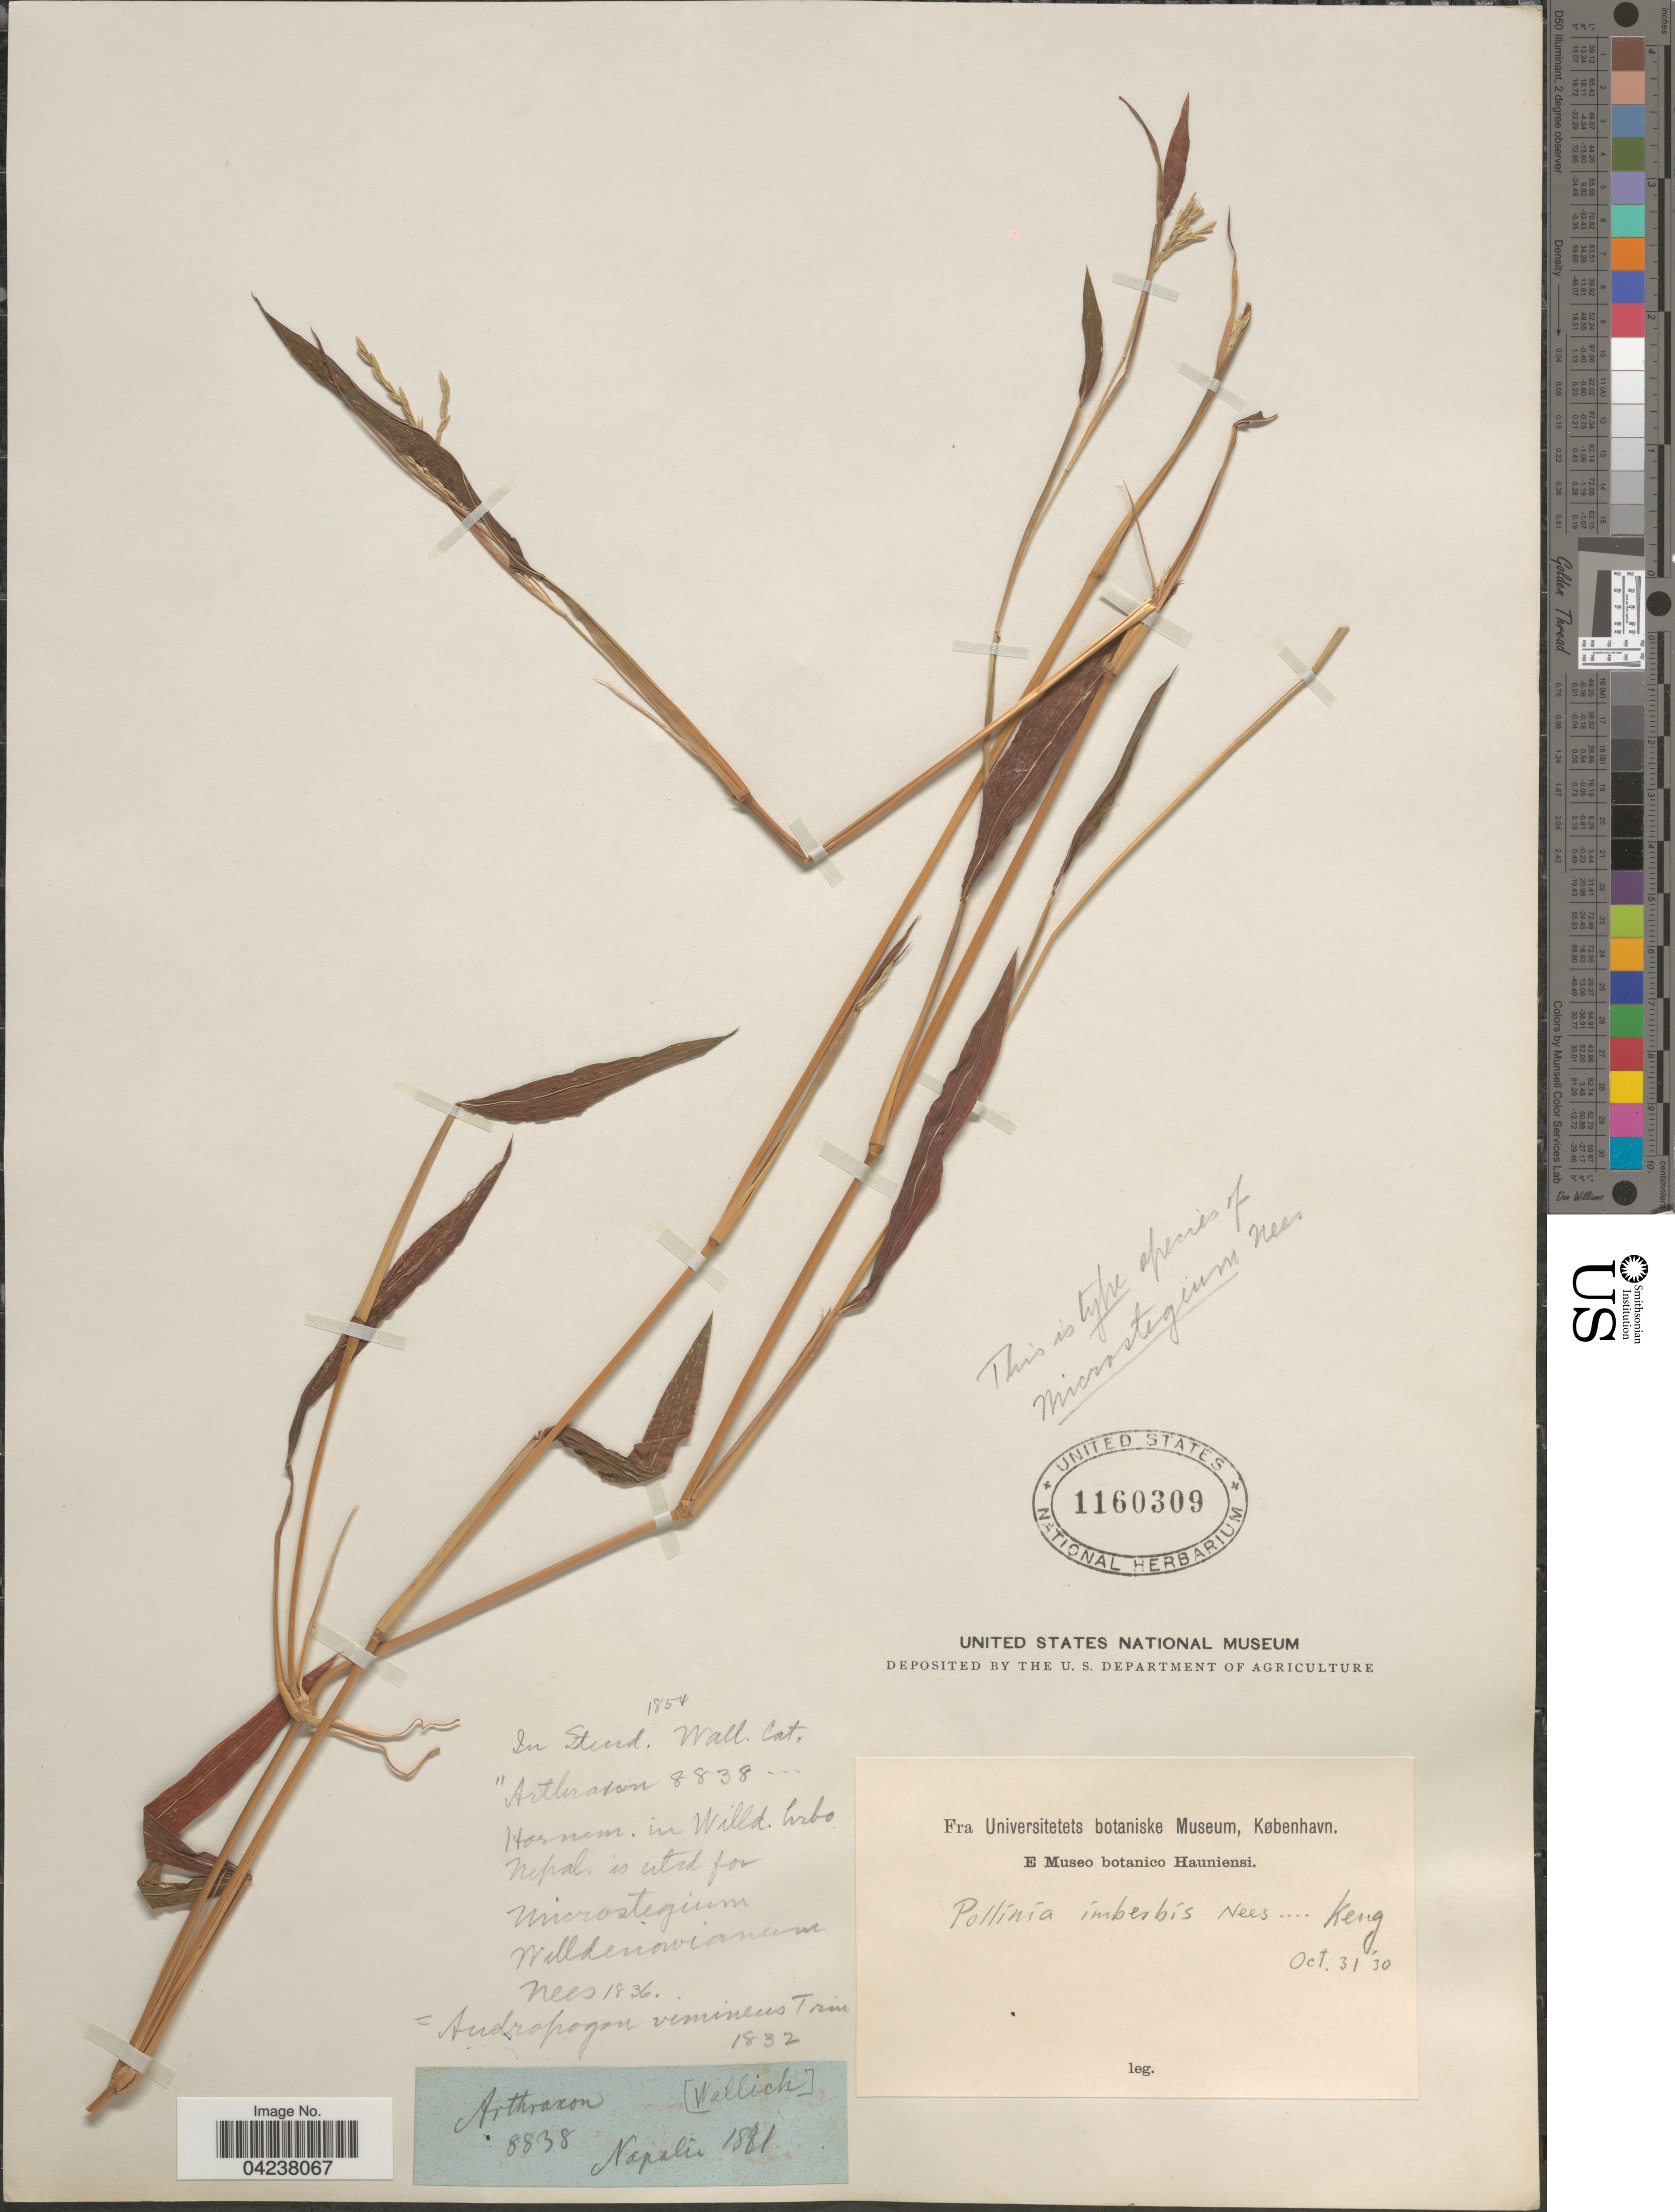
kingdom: Plantae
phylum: Tracheophyta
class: Liliopsida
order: Poales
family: Poaceae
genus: Microstegium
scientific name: Microstegium vimineum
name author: (Trin.) A. Camus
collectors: -- Wallich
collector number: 8838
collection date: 1881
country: Nepal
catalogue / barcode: US 1160309